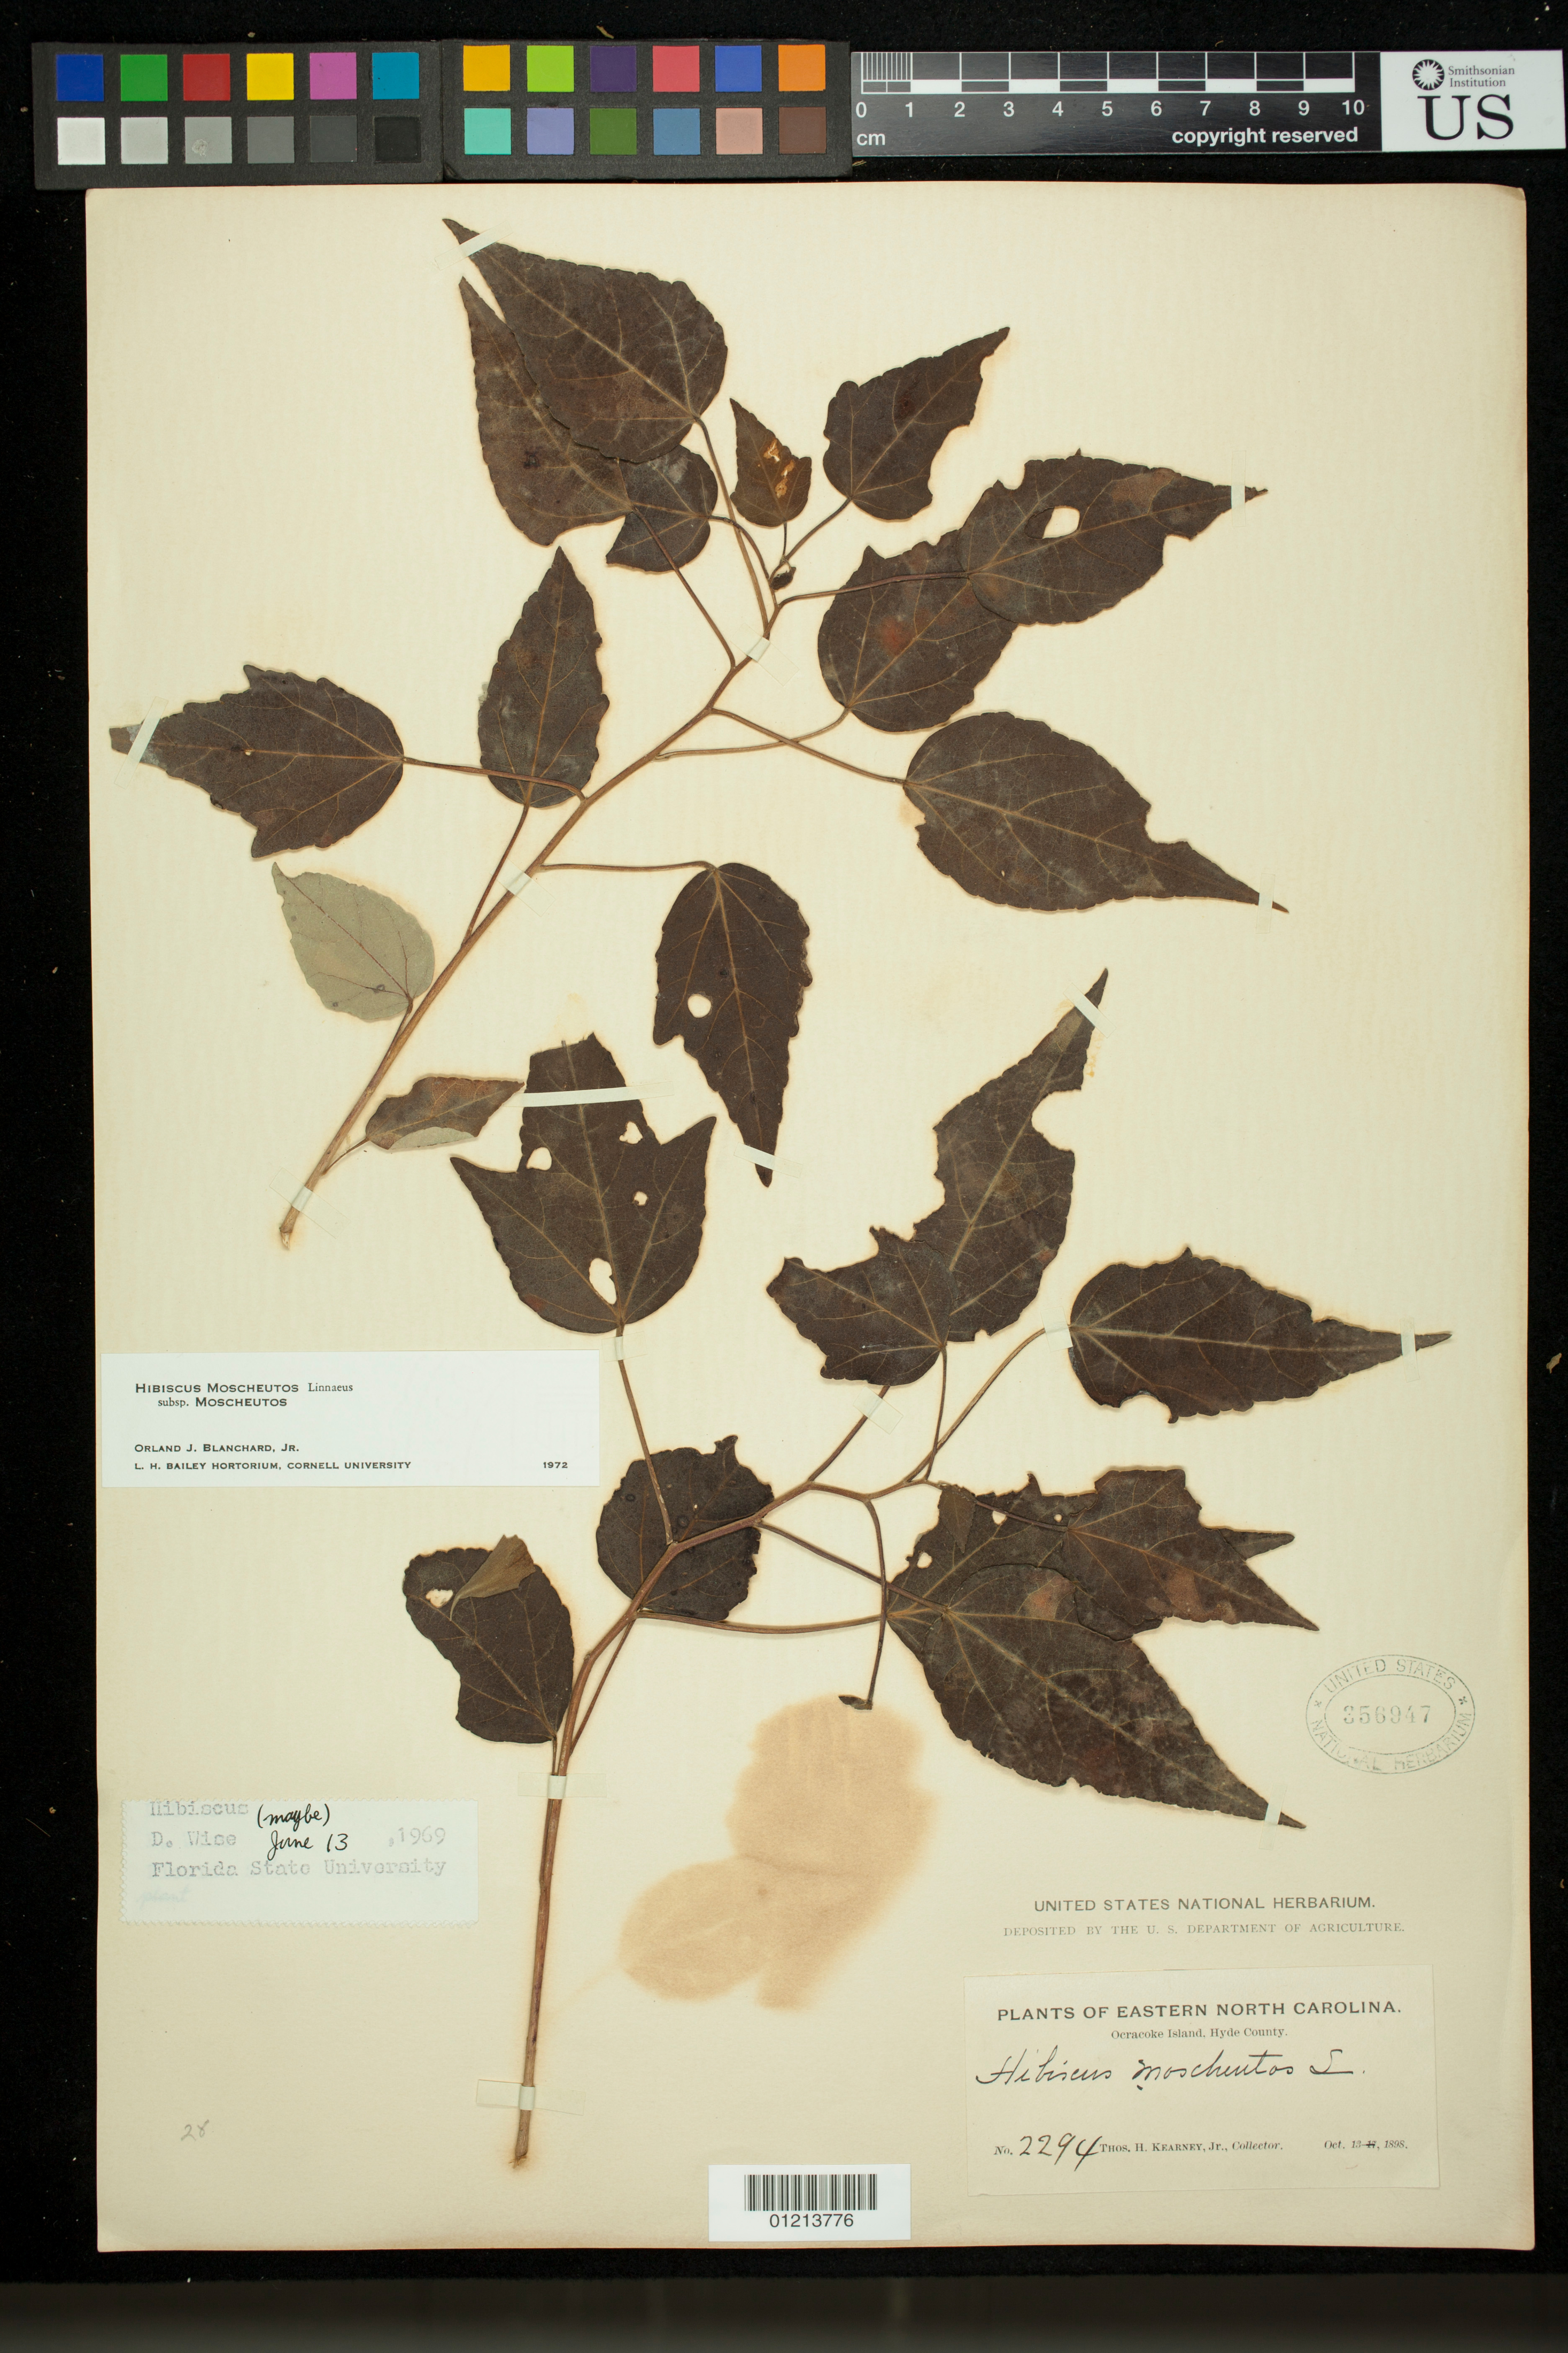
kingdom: Plantae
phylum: Tracheophyta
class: Magnoliopsida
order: Malvales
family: Malvaceae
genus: Hibiscus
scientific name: Hibiscus moscheutos subsp. moscheutos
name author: L.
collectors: T. H. Kearney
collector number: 2294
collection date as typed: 13 Oct 1898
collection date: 1898-10-13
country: United States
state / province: North Carolina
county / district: Hyde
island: Ocracoke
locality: Ocracoke Island, Hyde County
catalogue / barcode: US 356947